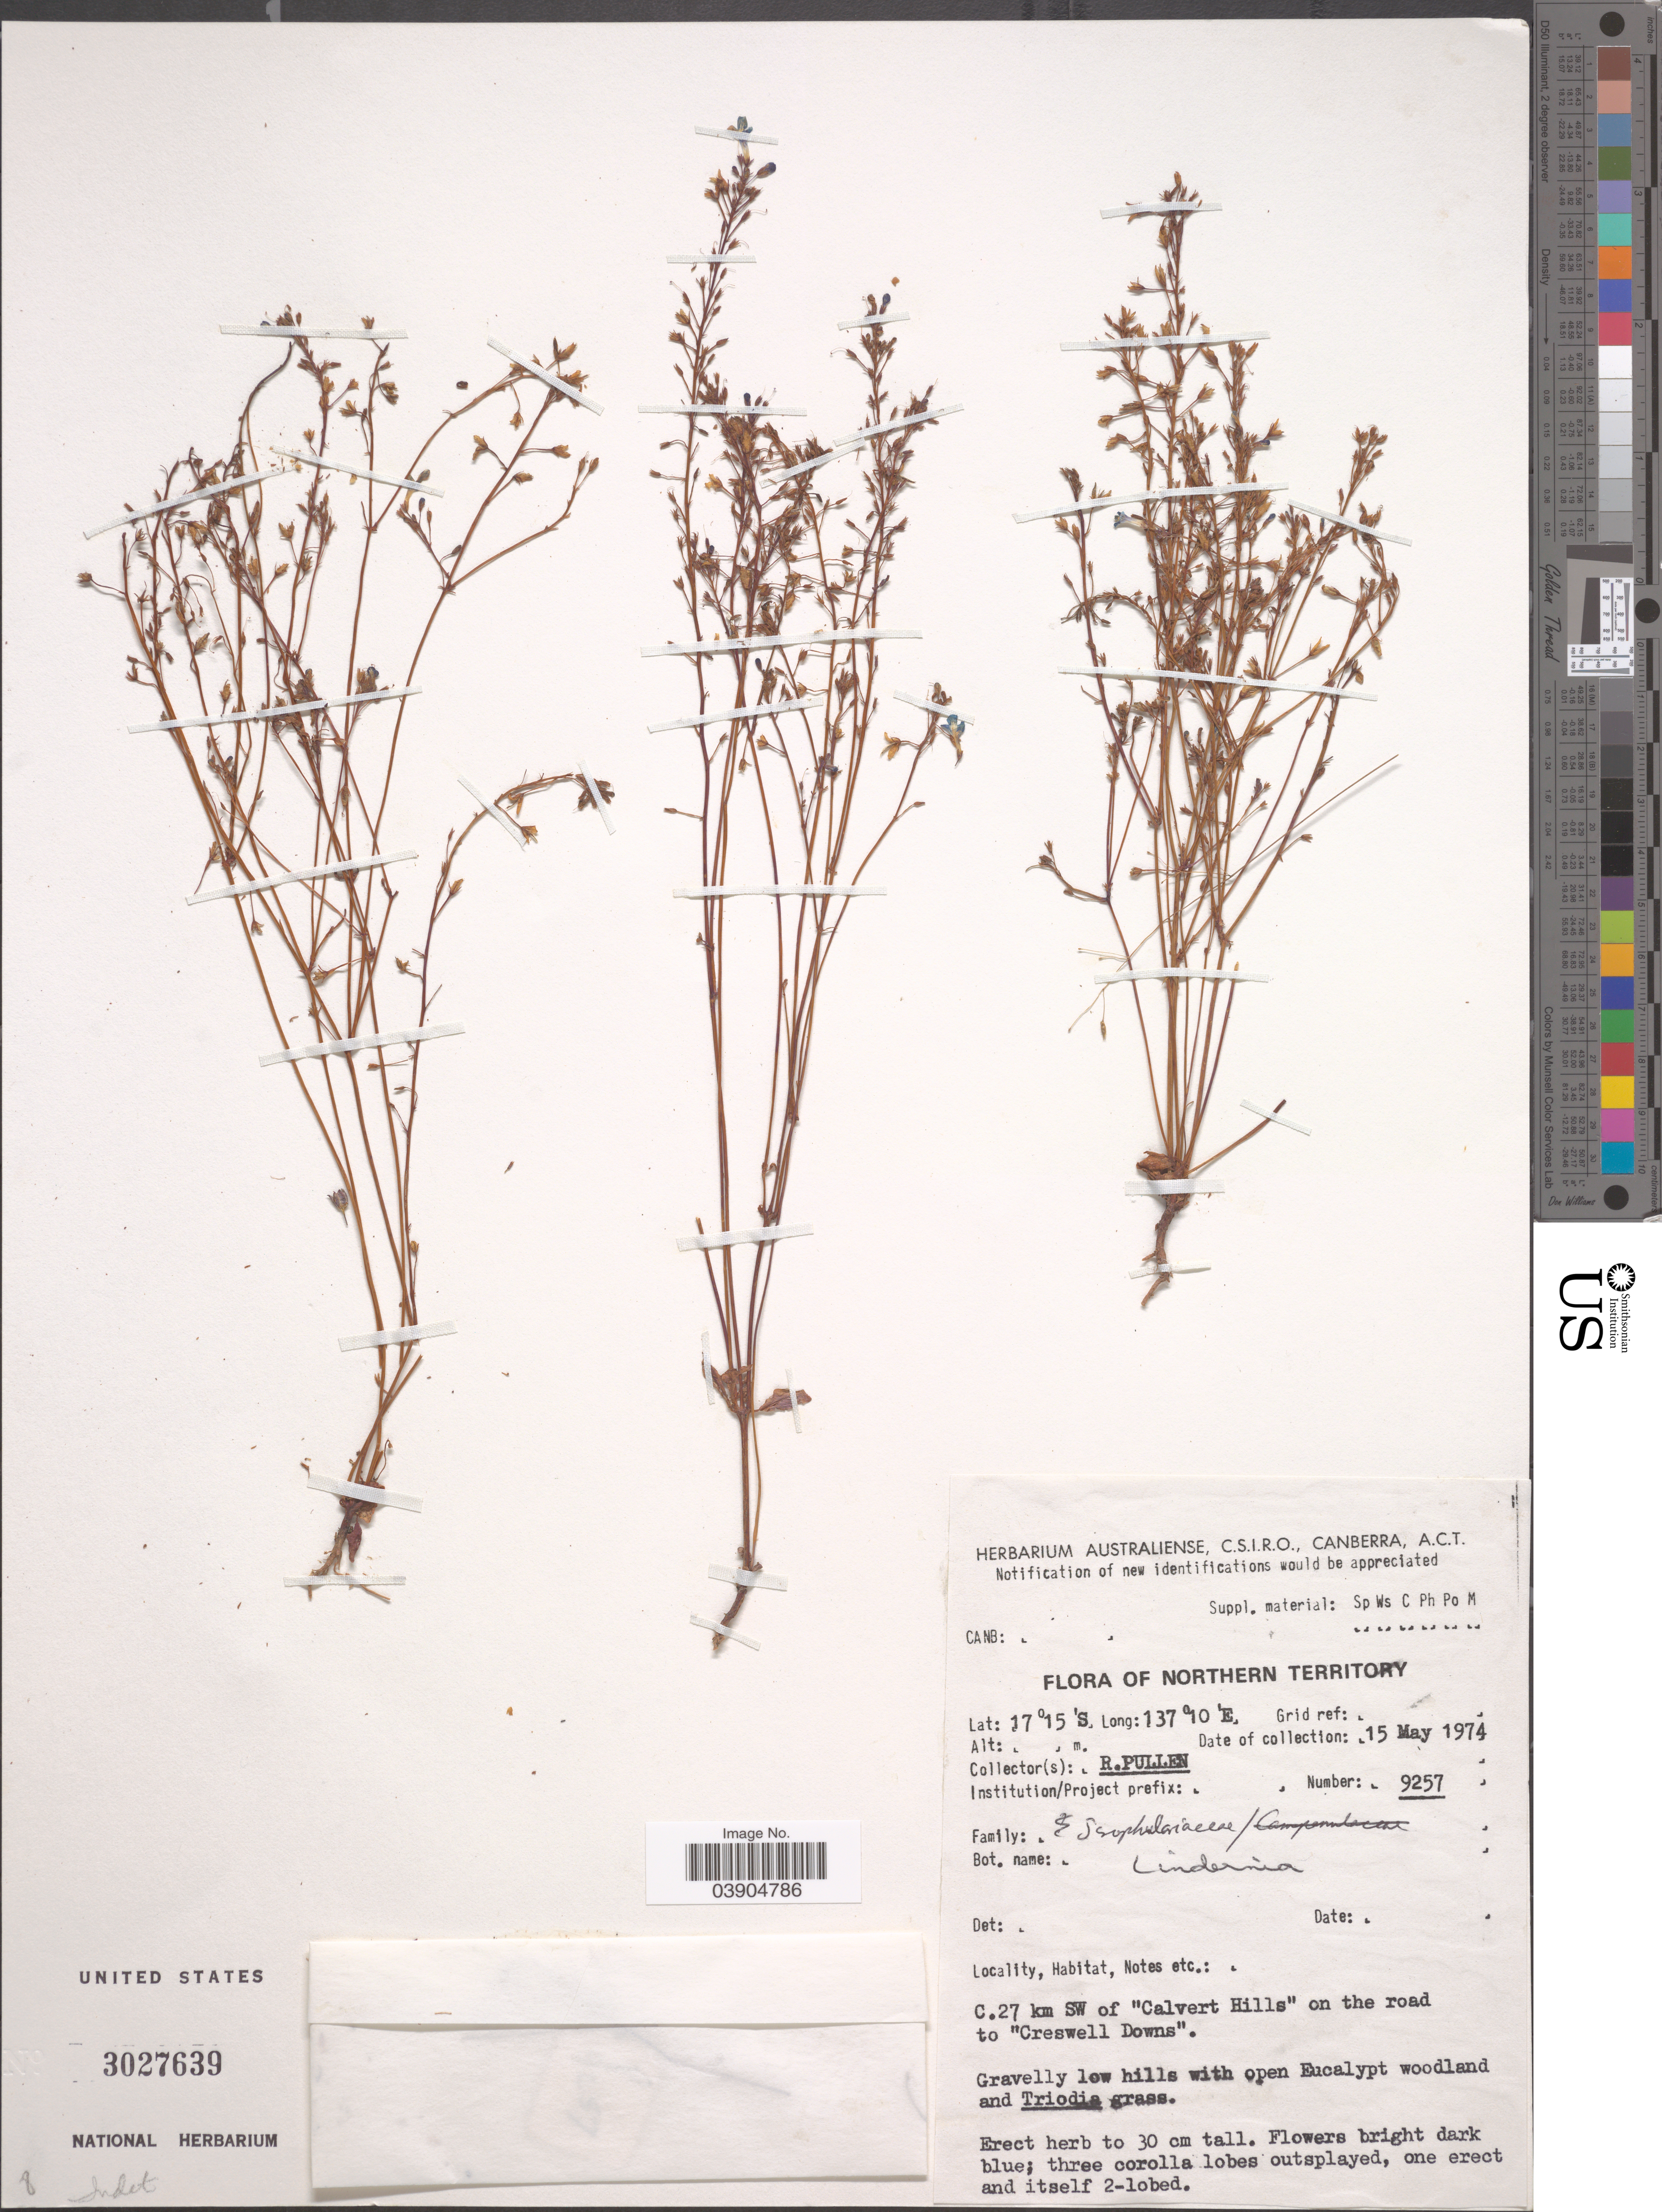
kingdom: Plantae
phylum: Tracheophyta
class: Magnoliopsida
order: Lamiales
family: Linderniaceae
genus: Lindernia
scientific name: Lindernia sp.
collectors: R. Pullen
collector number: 9257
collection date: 1974-05-15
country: Australia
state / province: Northern Territory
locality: C. 27 km SW of "Calvert Hills" on the road to "Creswell Downs".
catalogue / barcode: US 3027639